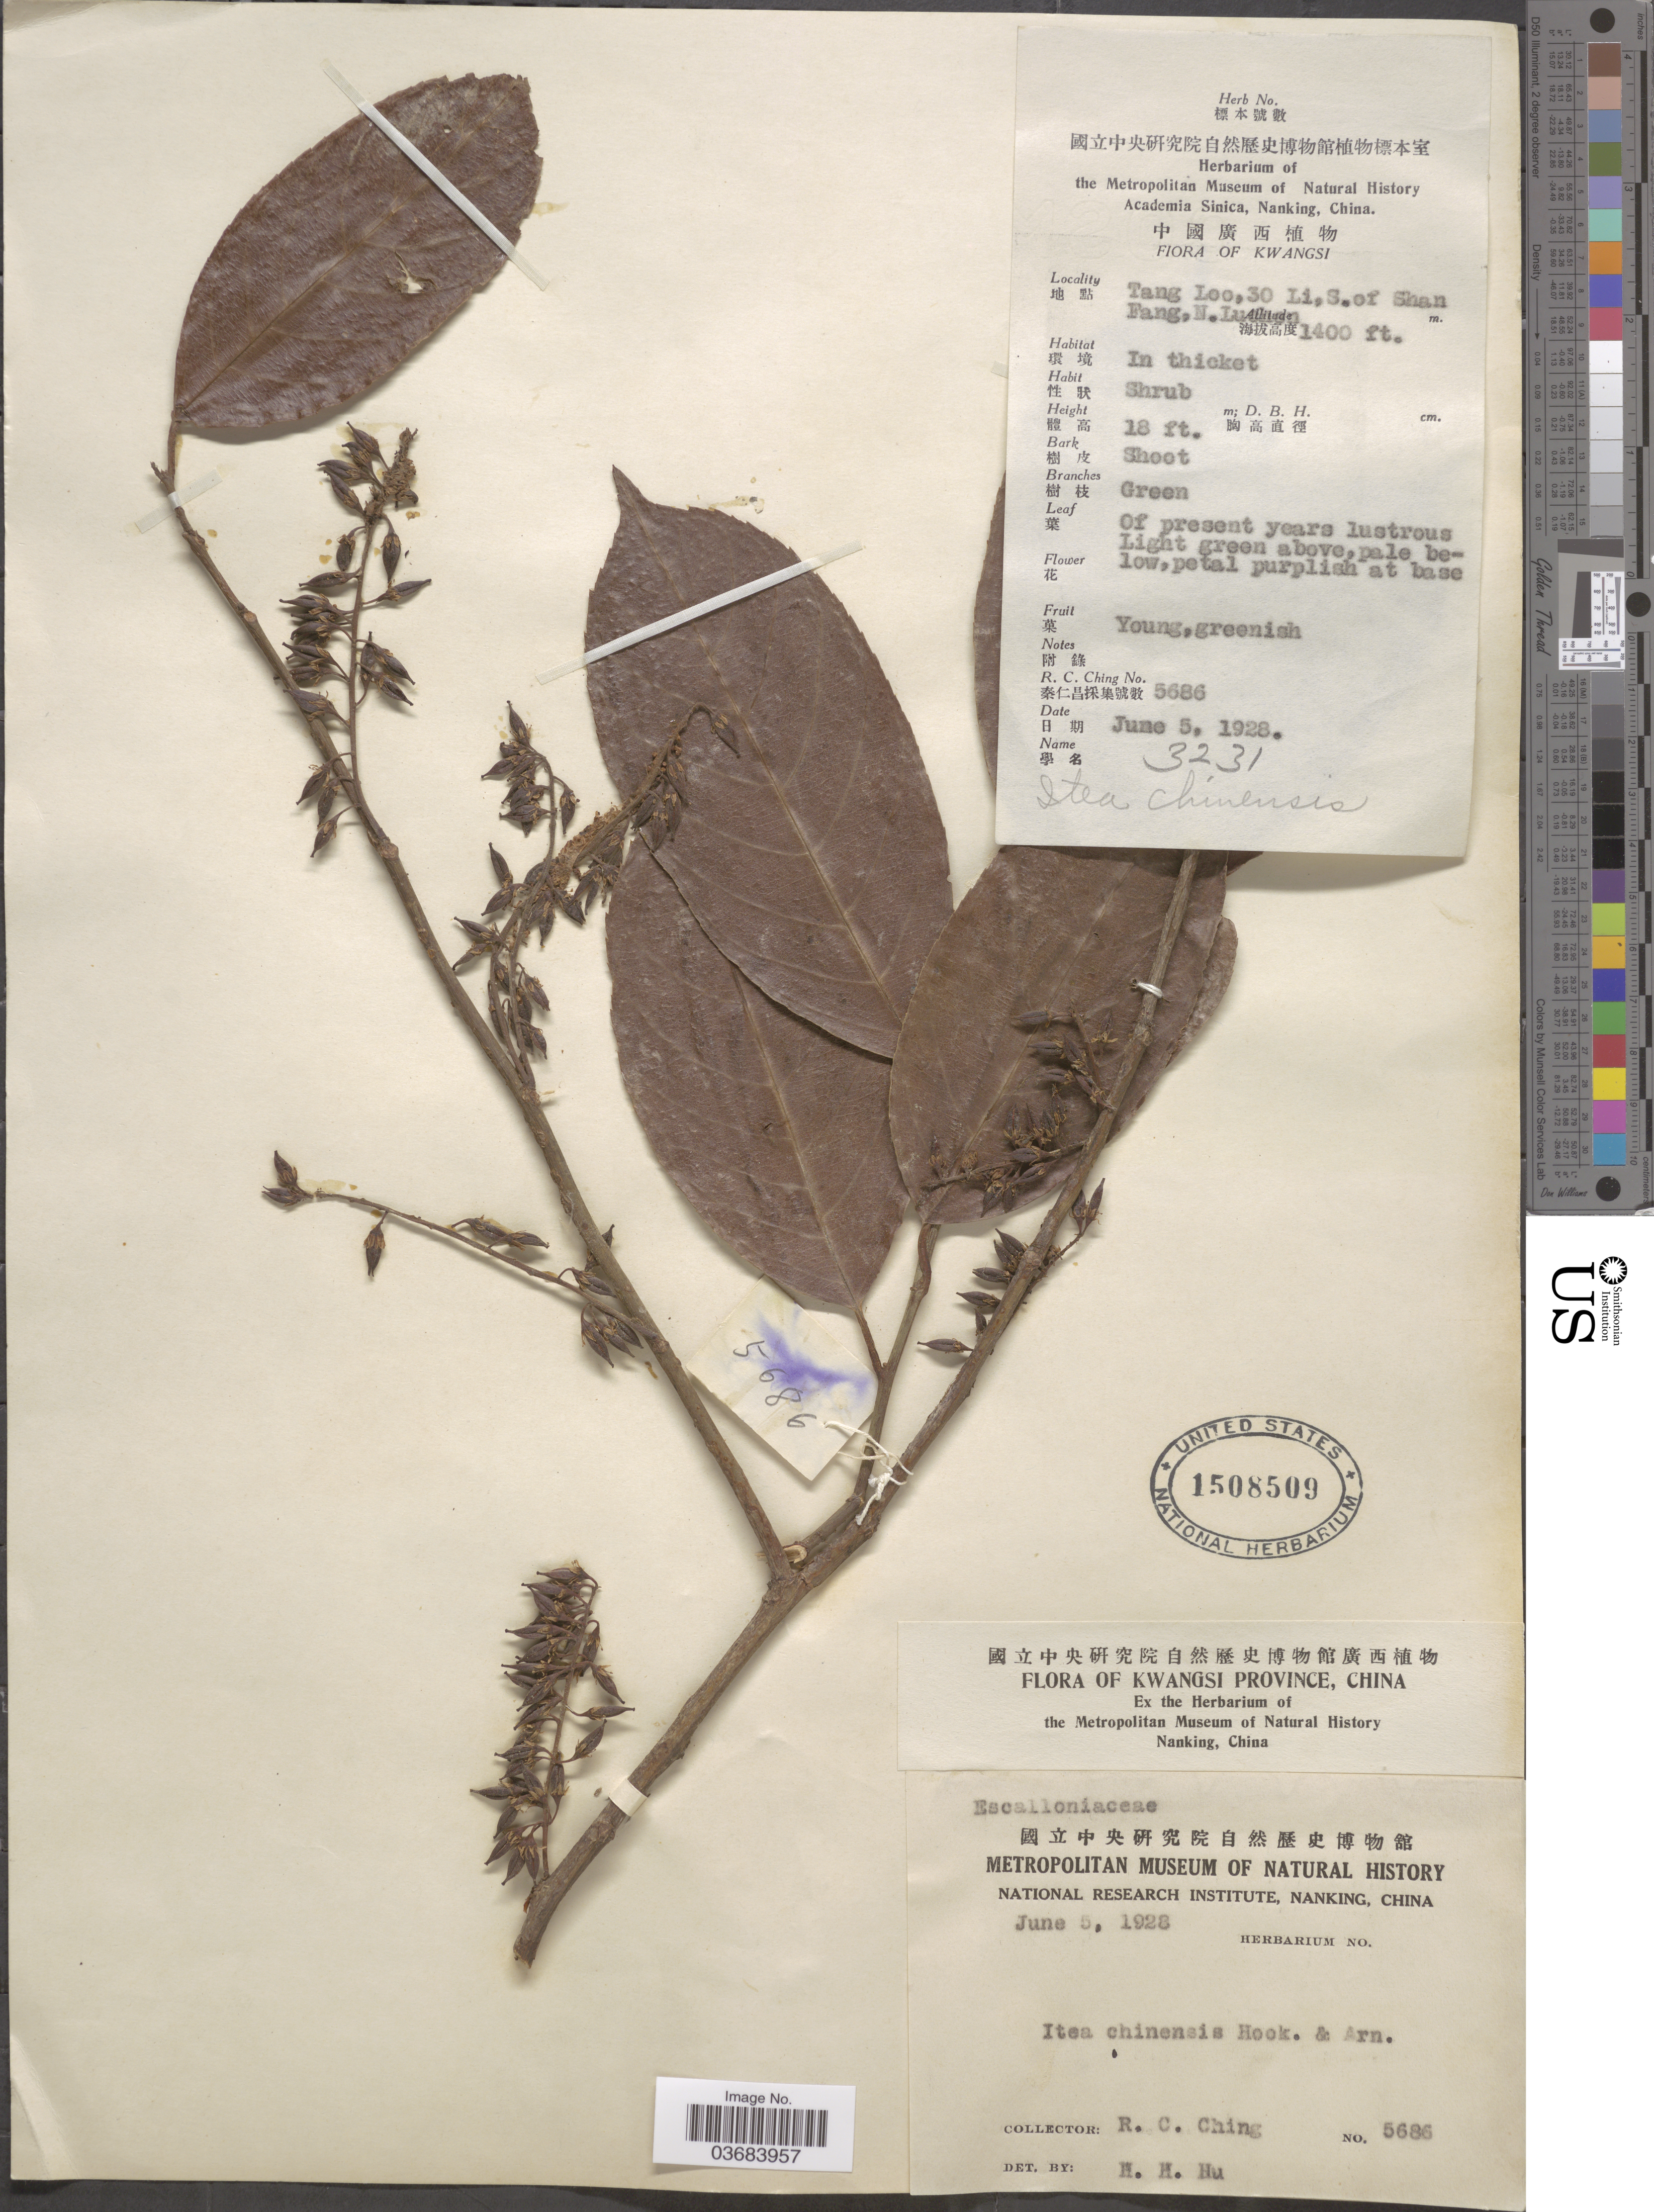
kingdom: Plantae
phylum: Tracheophyta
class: Magnoliopsida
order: Saxifragales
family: Iteaceae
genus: Itea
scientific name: Itea chinensis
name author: W. Hook. & H.J. Arn.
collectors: R. C. Ching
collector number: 5686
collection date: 1928-06-05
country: China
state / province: Guangxi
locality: Kwangsi Province. Tang Lee, 30 Li, S. of Shan Fang, N. Luchem.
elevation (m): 427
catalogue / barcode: US 1508509